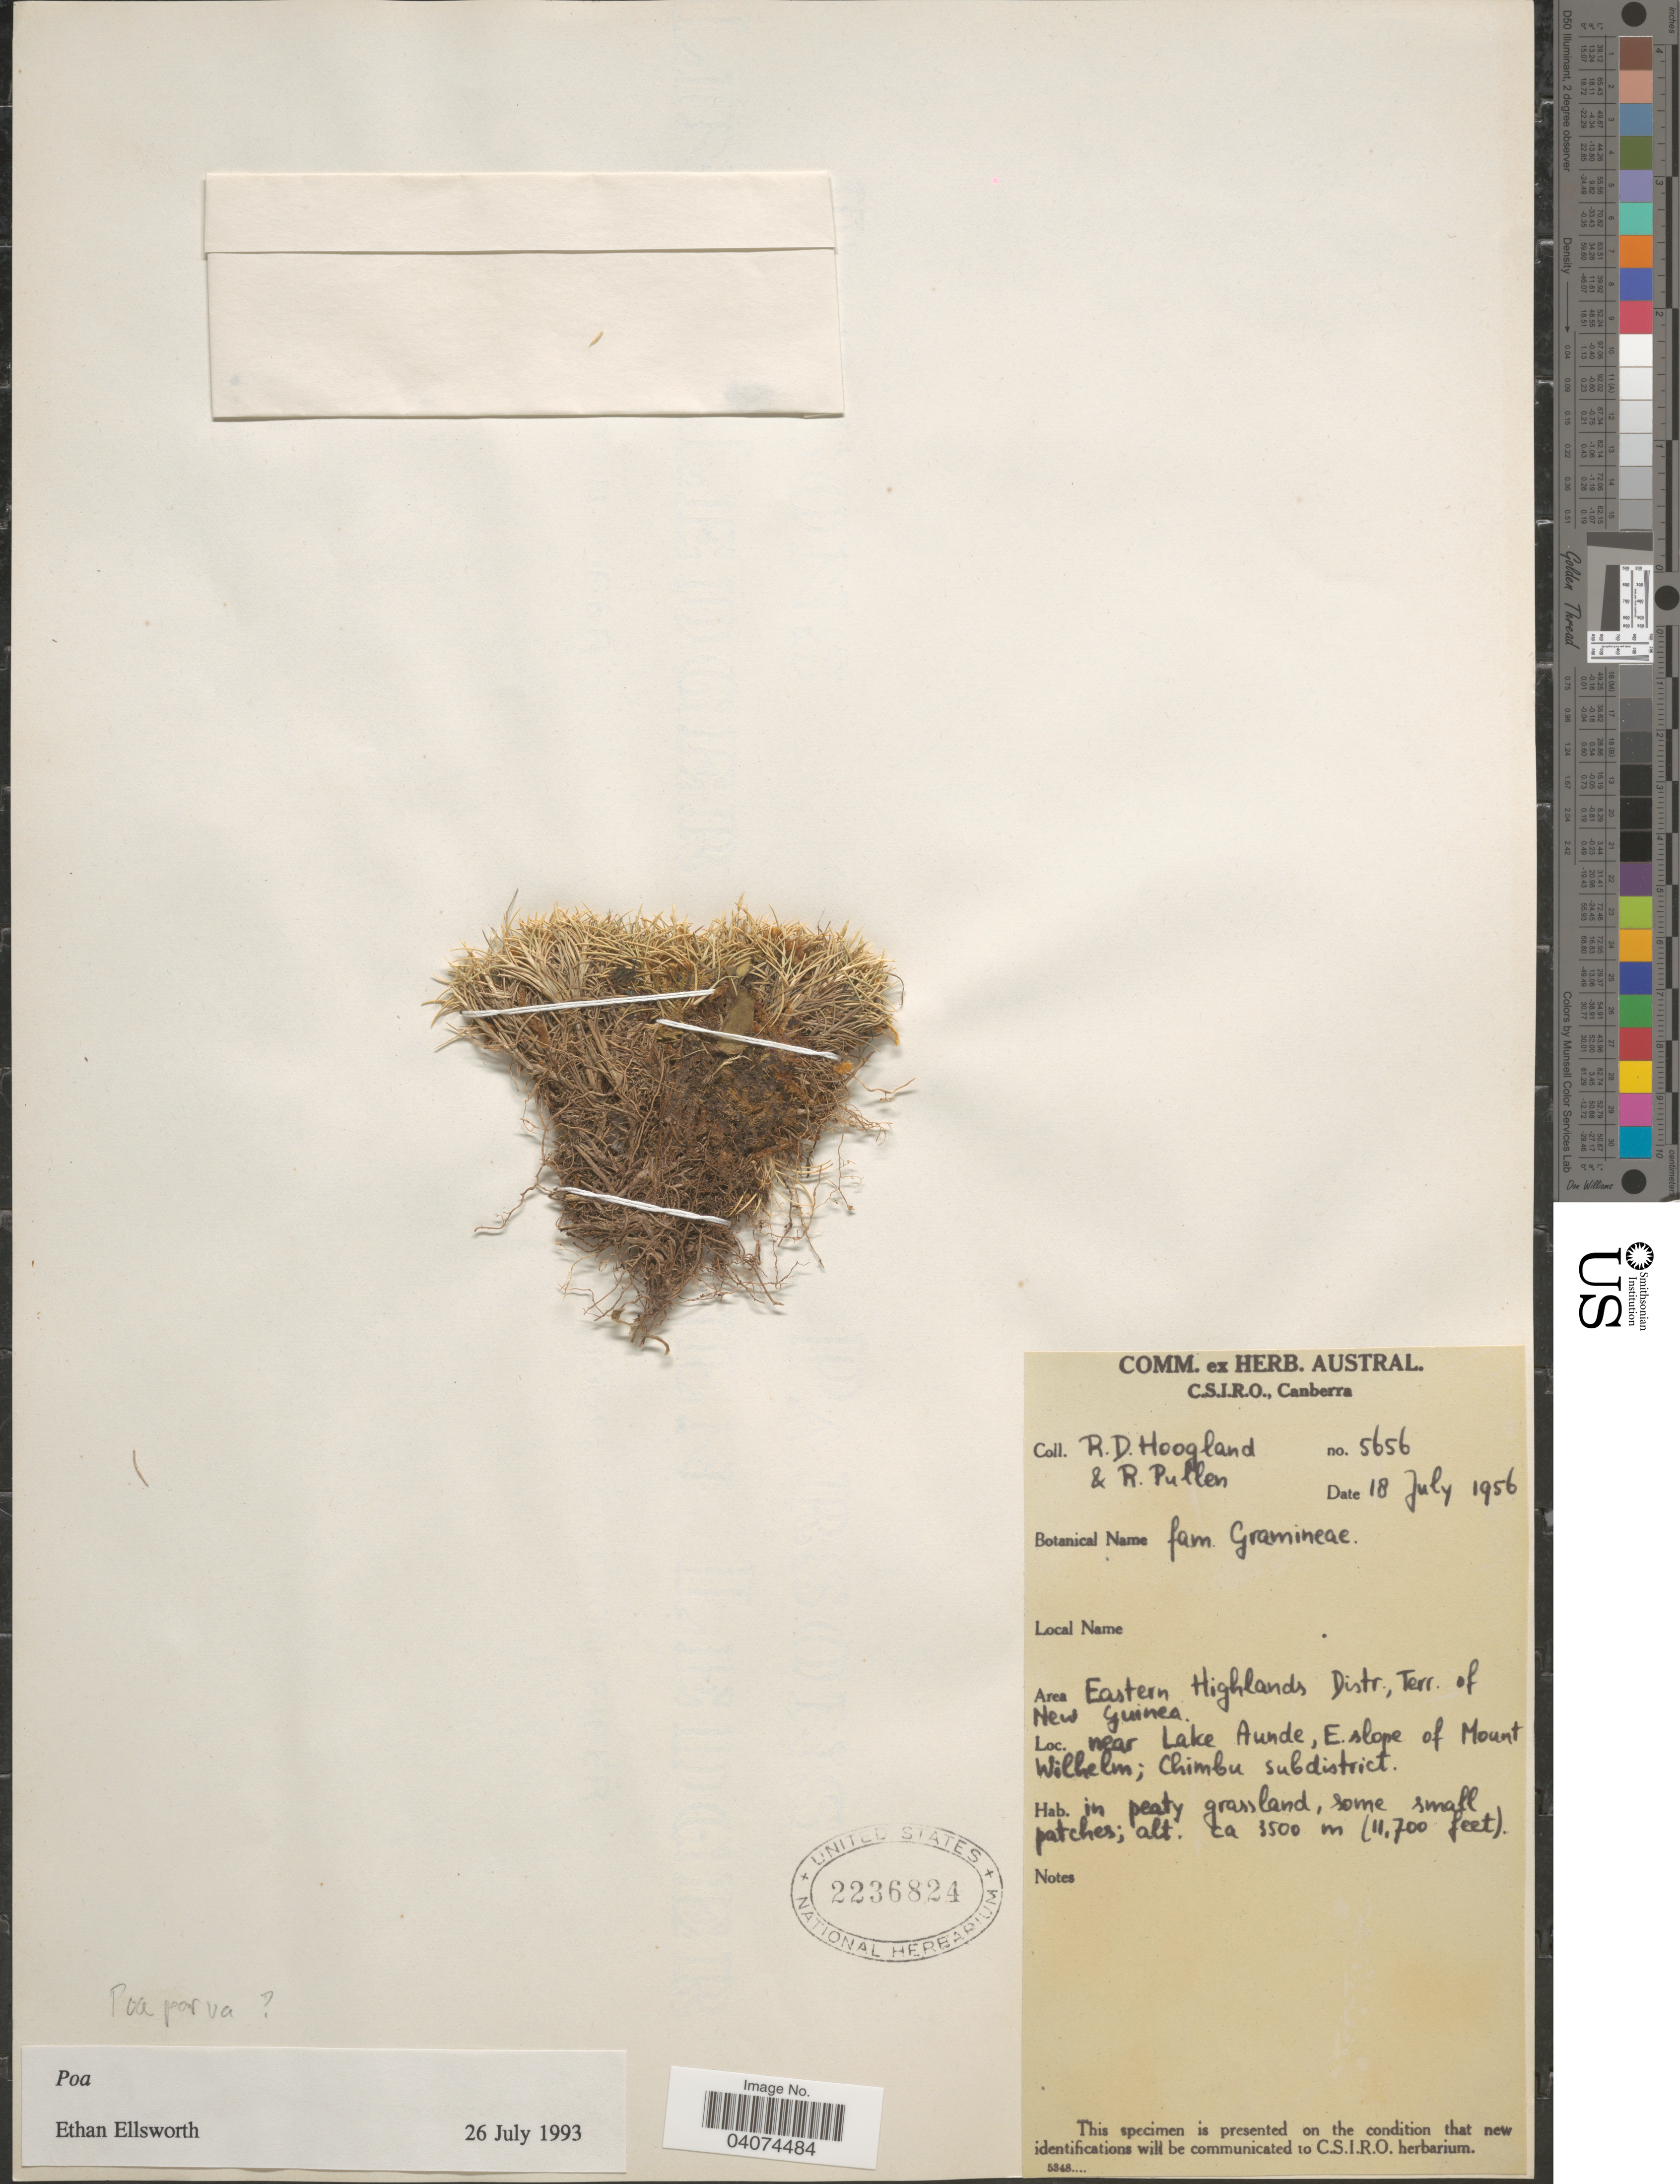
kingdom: Plantae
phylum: Tracheophyta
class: Liliopsida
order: Poales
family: Poaceae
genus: Poa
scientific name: Poa parva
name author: Veldkamp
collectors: R. D. Hoogland & R. Pullen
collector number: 5656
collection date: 1956-07-18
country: Papua New Guinea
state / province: Chimbu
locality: Eastern Highlands Distr., Terr. of New Guinea. Near Lake Aunde, E. slope of Mount Wilhelm; Chimbu subdistrict.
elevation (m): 3500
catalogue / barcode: US 2236824